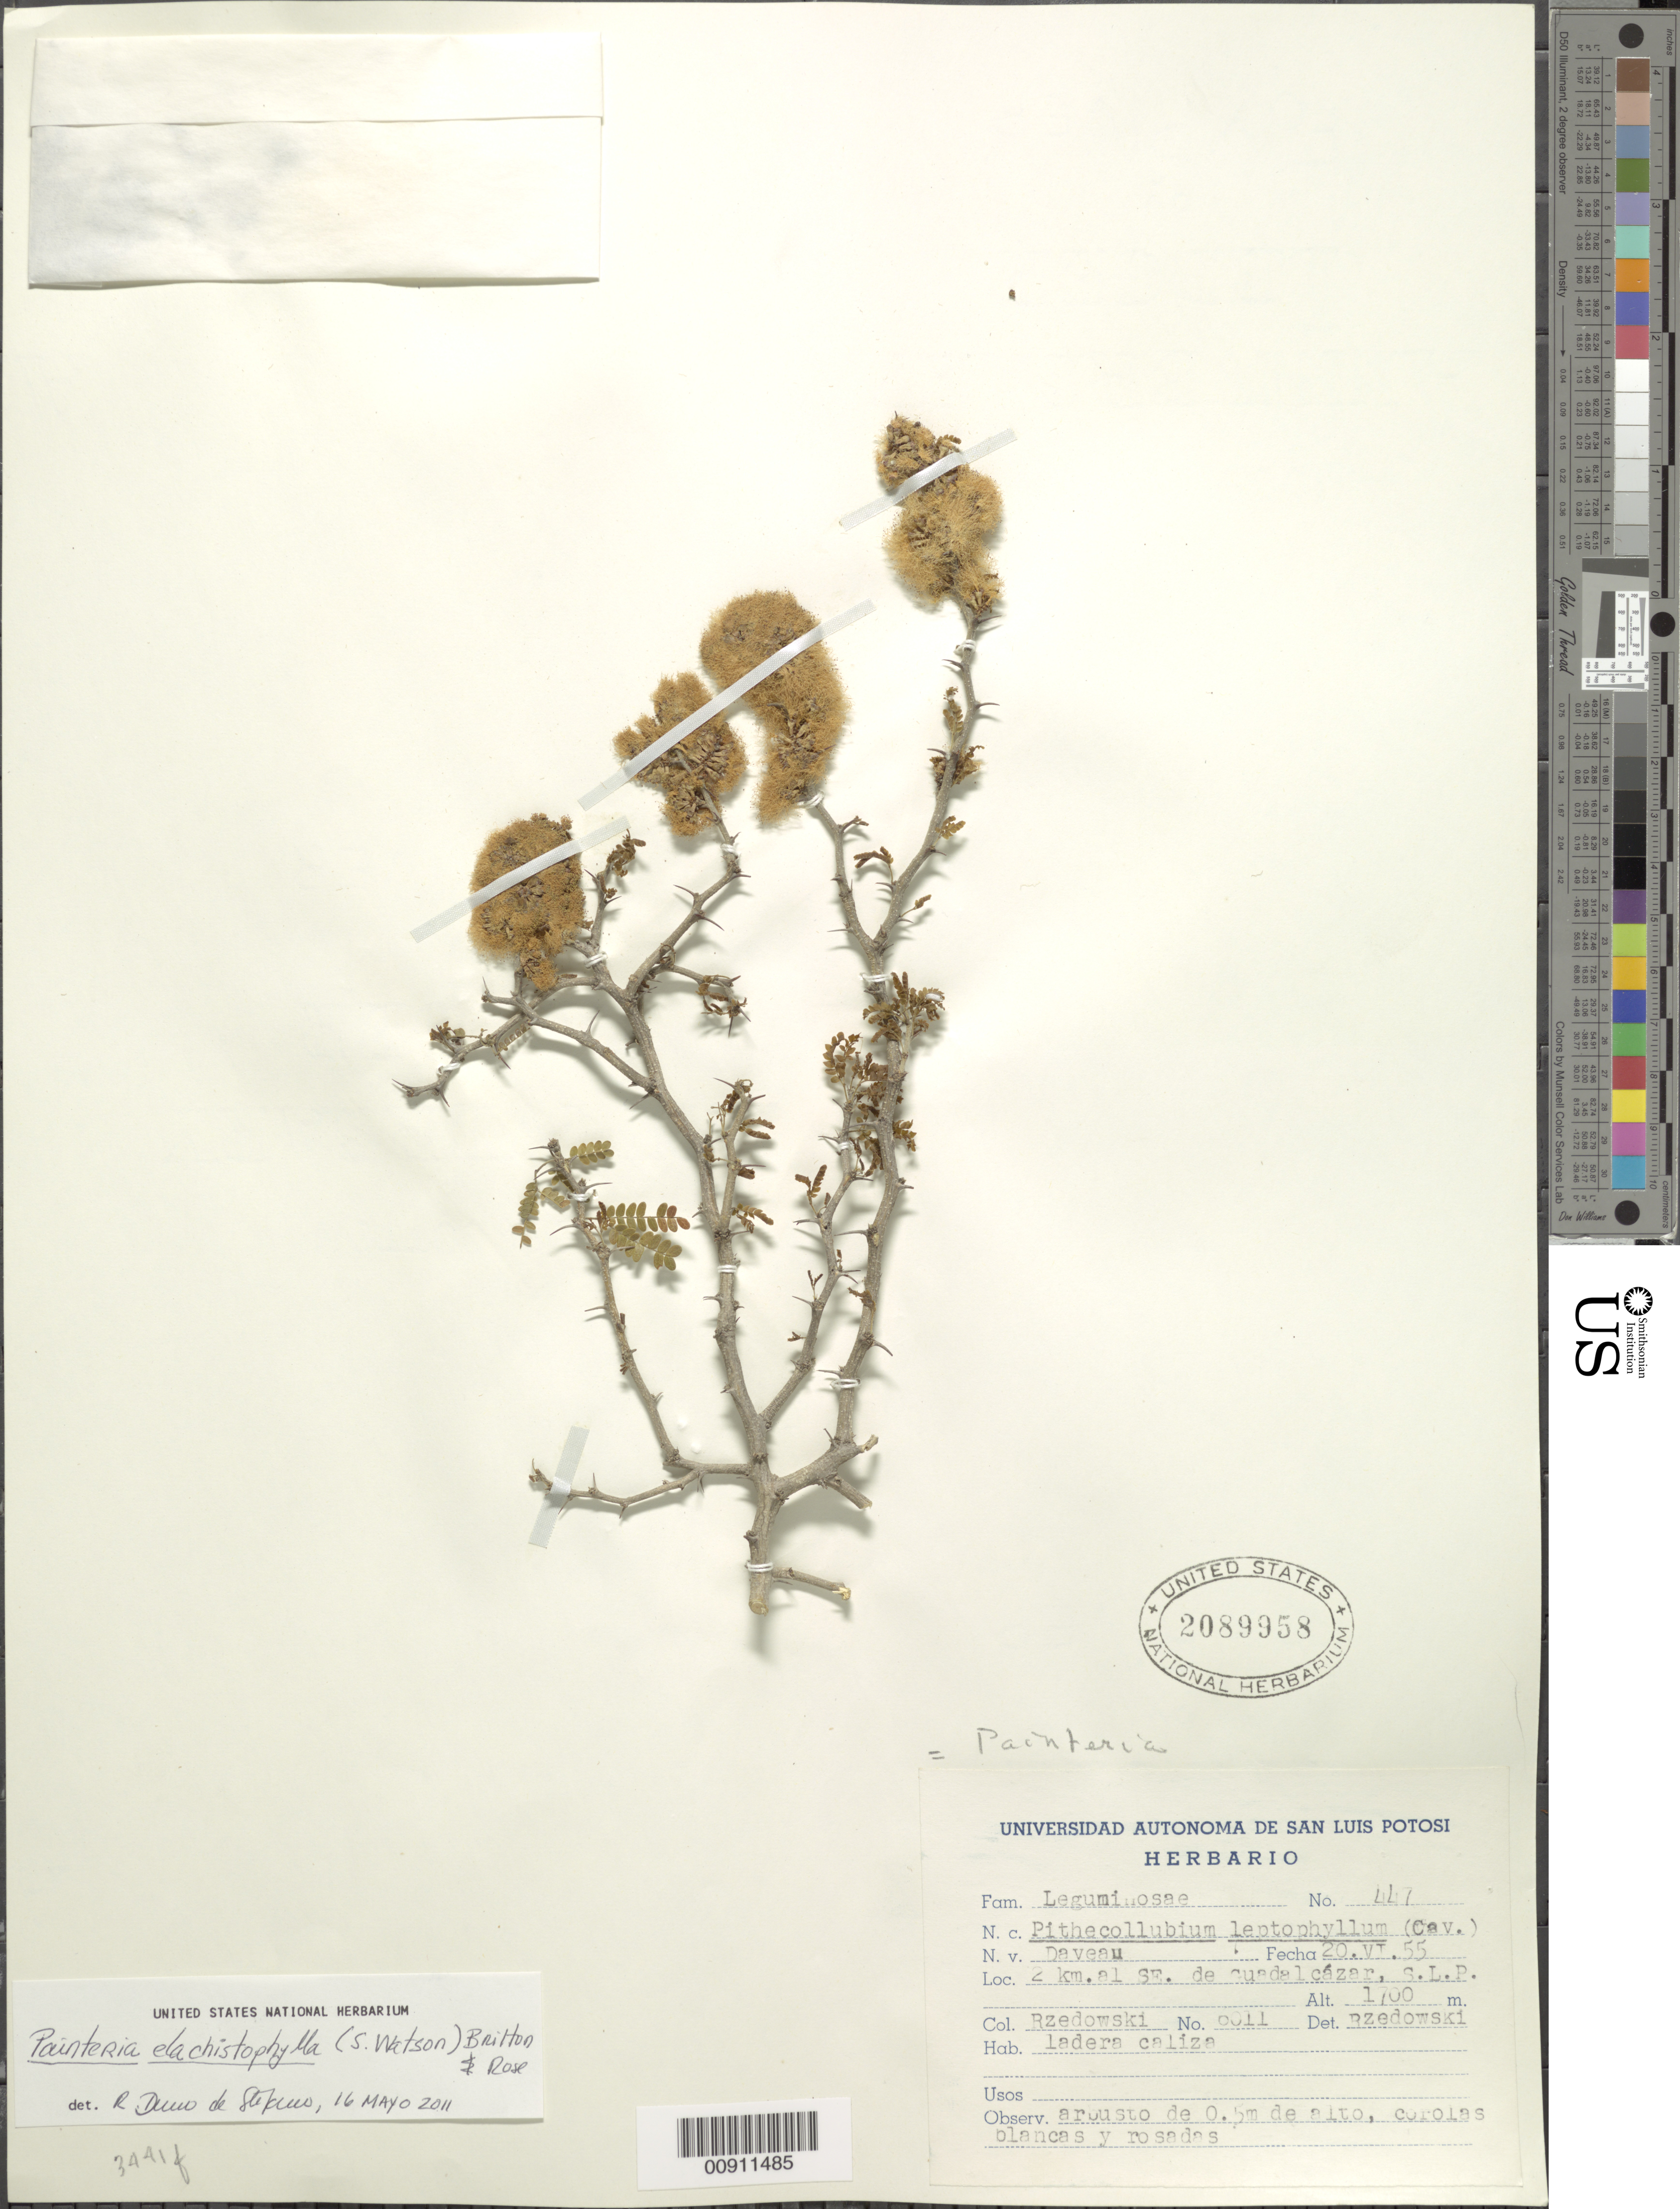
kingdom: Plantae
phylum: Tracheophyta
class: Magnoliopsida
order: Fabales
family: Fabaceae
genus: Painteria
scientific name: Painteria elachistophylla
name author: (A. Gray ex S. Watson) Britton & Rose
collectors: J. Rzedowski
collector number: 6011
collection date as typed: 20 Jun 1955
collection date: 1955-06-20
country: Mexico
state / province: San Luis Potosí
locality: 2 km. al SE de Guadalcazar, S.L.P.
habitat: Ladera caliza.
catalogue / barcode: US 2089958